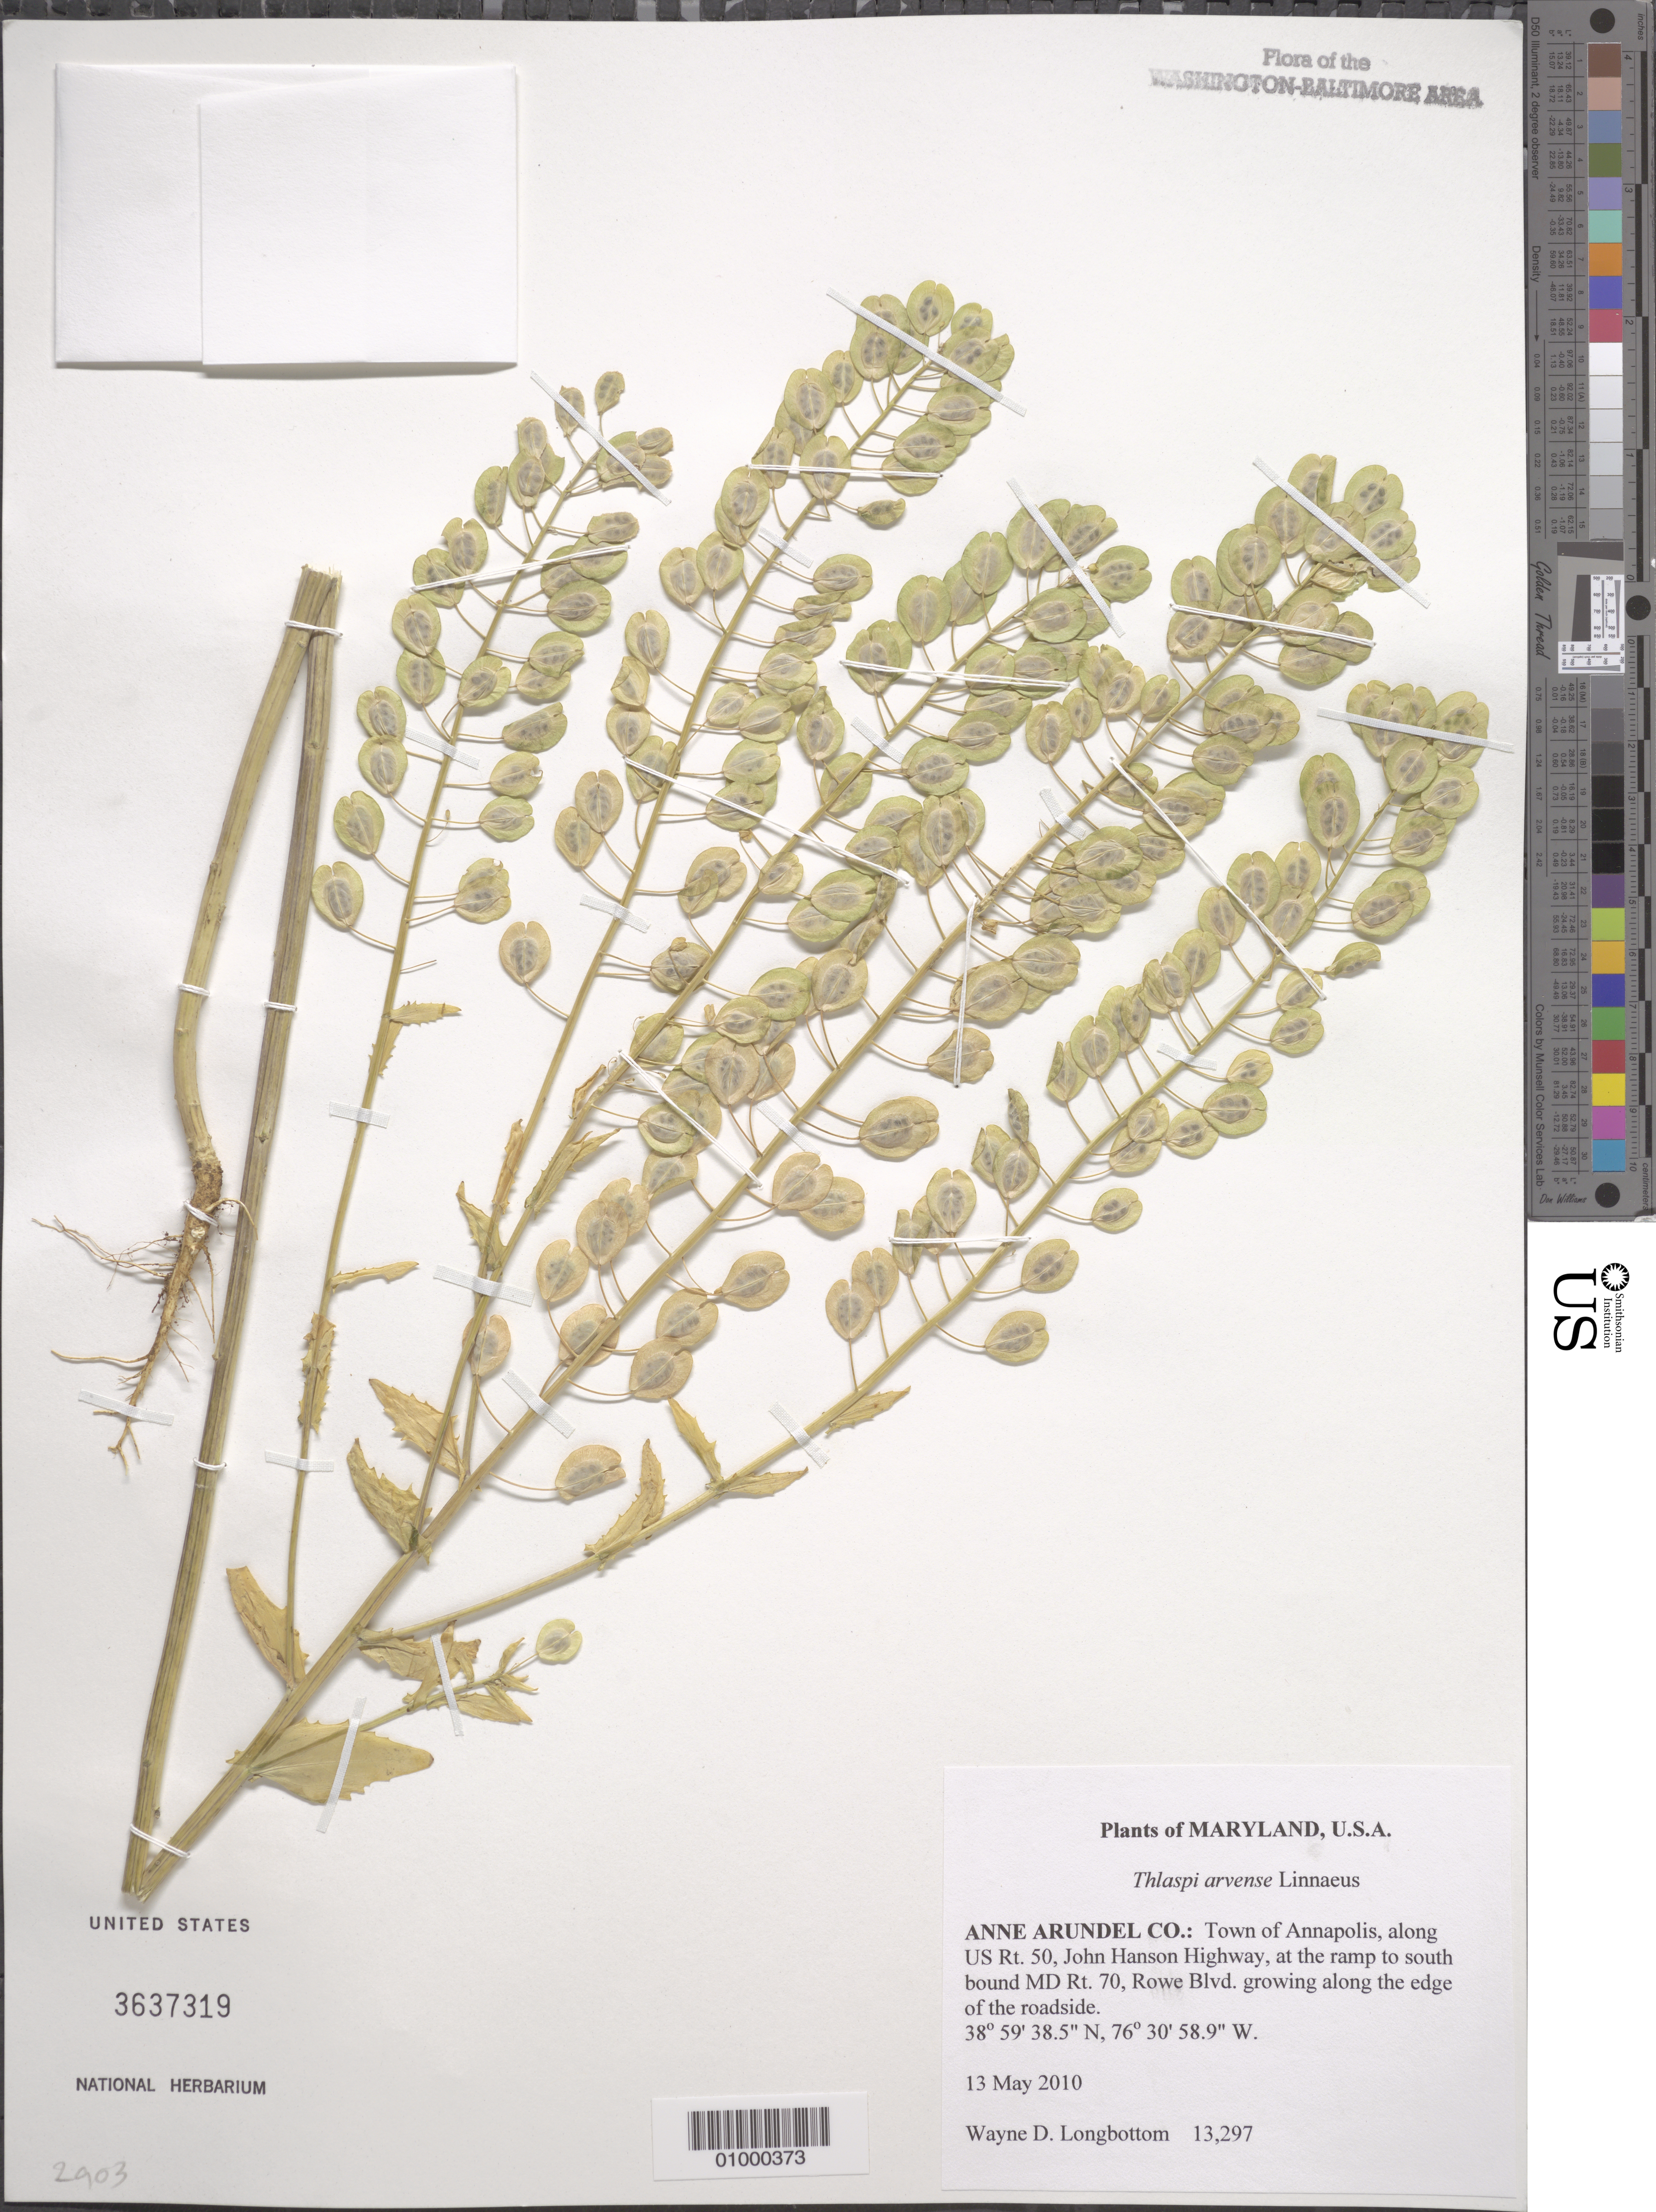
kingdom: Plantae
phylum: Tracheophyta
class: Magnoliopsida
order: Brassicales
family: Brassicaceae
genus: Thlaspi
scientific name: Thlaspi arvense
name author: L.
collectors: W. D. Longbottom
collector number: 13297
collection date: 2010-05-13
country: United States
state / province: Maryland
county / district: Anne Arundel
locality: Town of Annapolis, along US Rt. 50, John Hanson Highway, at the ramp to south bound MD Rt. 70, Rowe Blvd. growing along the edge of the roadside.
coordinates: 38 59 38.5 N, 76 30 58.9 W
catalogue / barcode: US 3637319